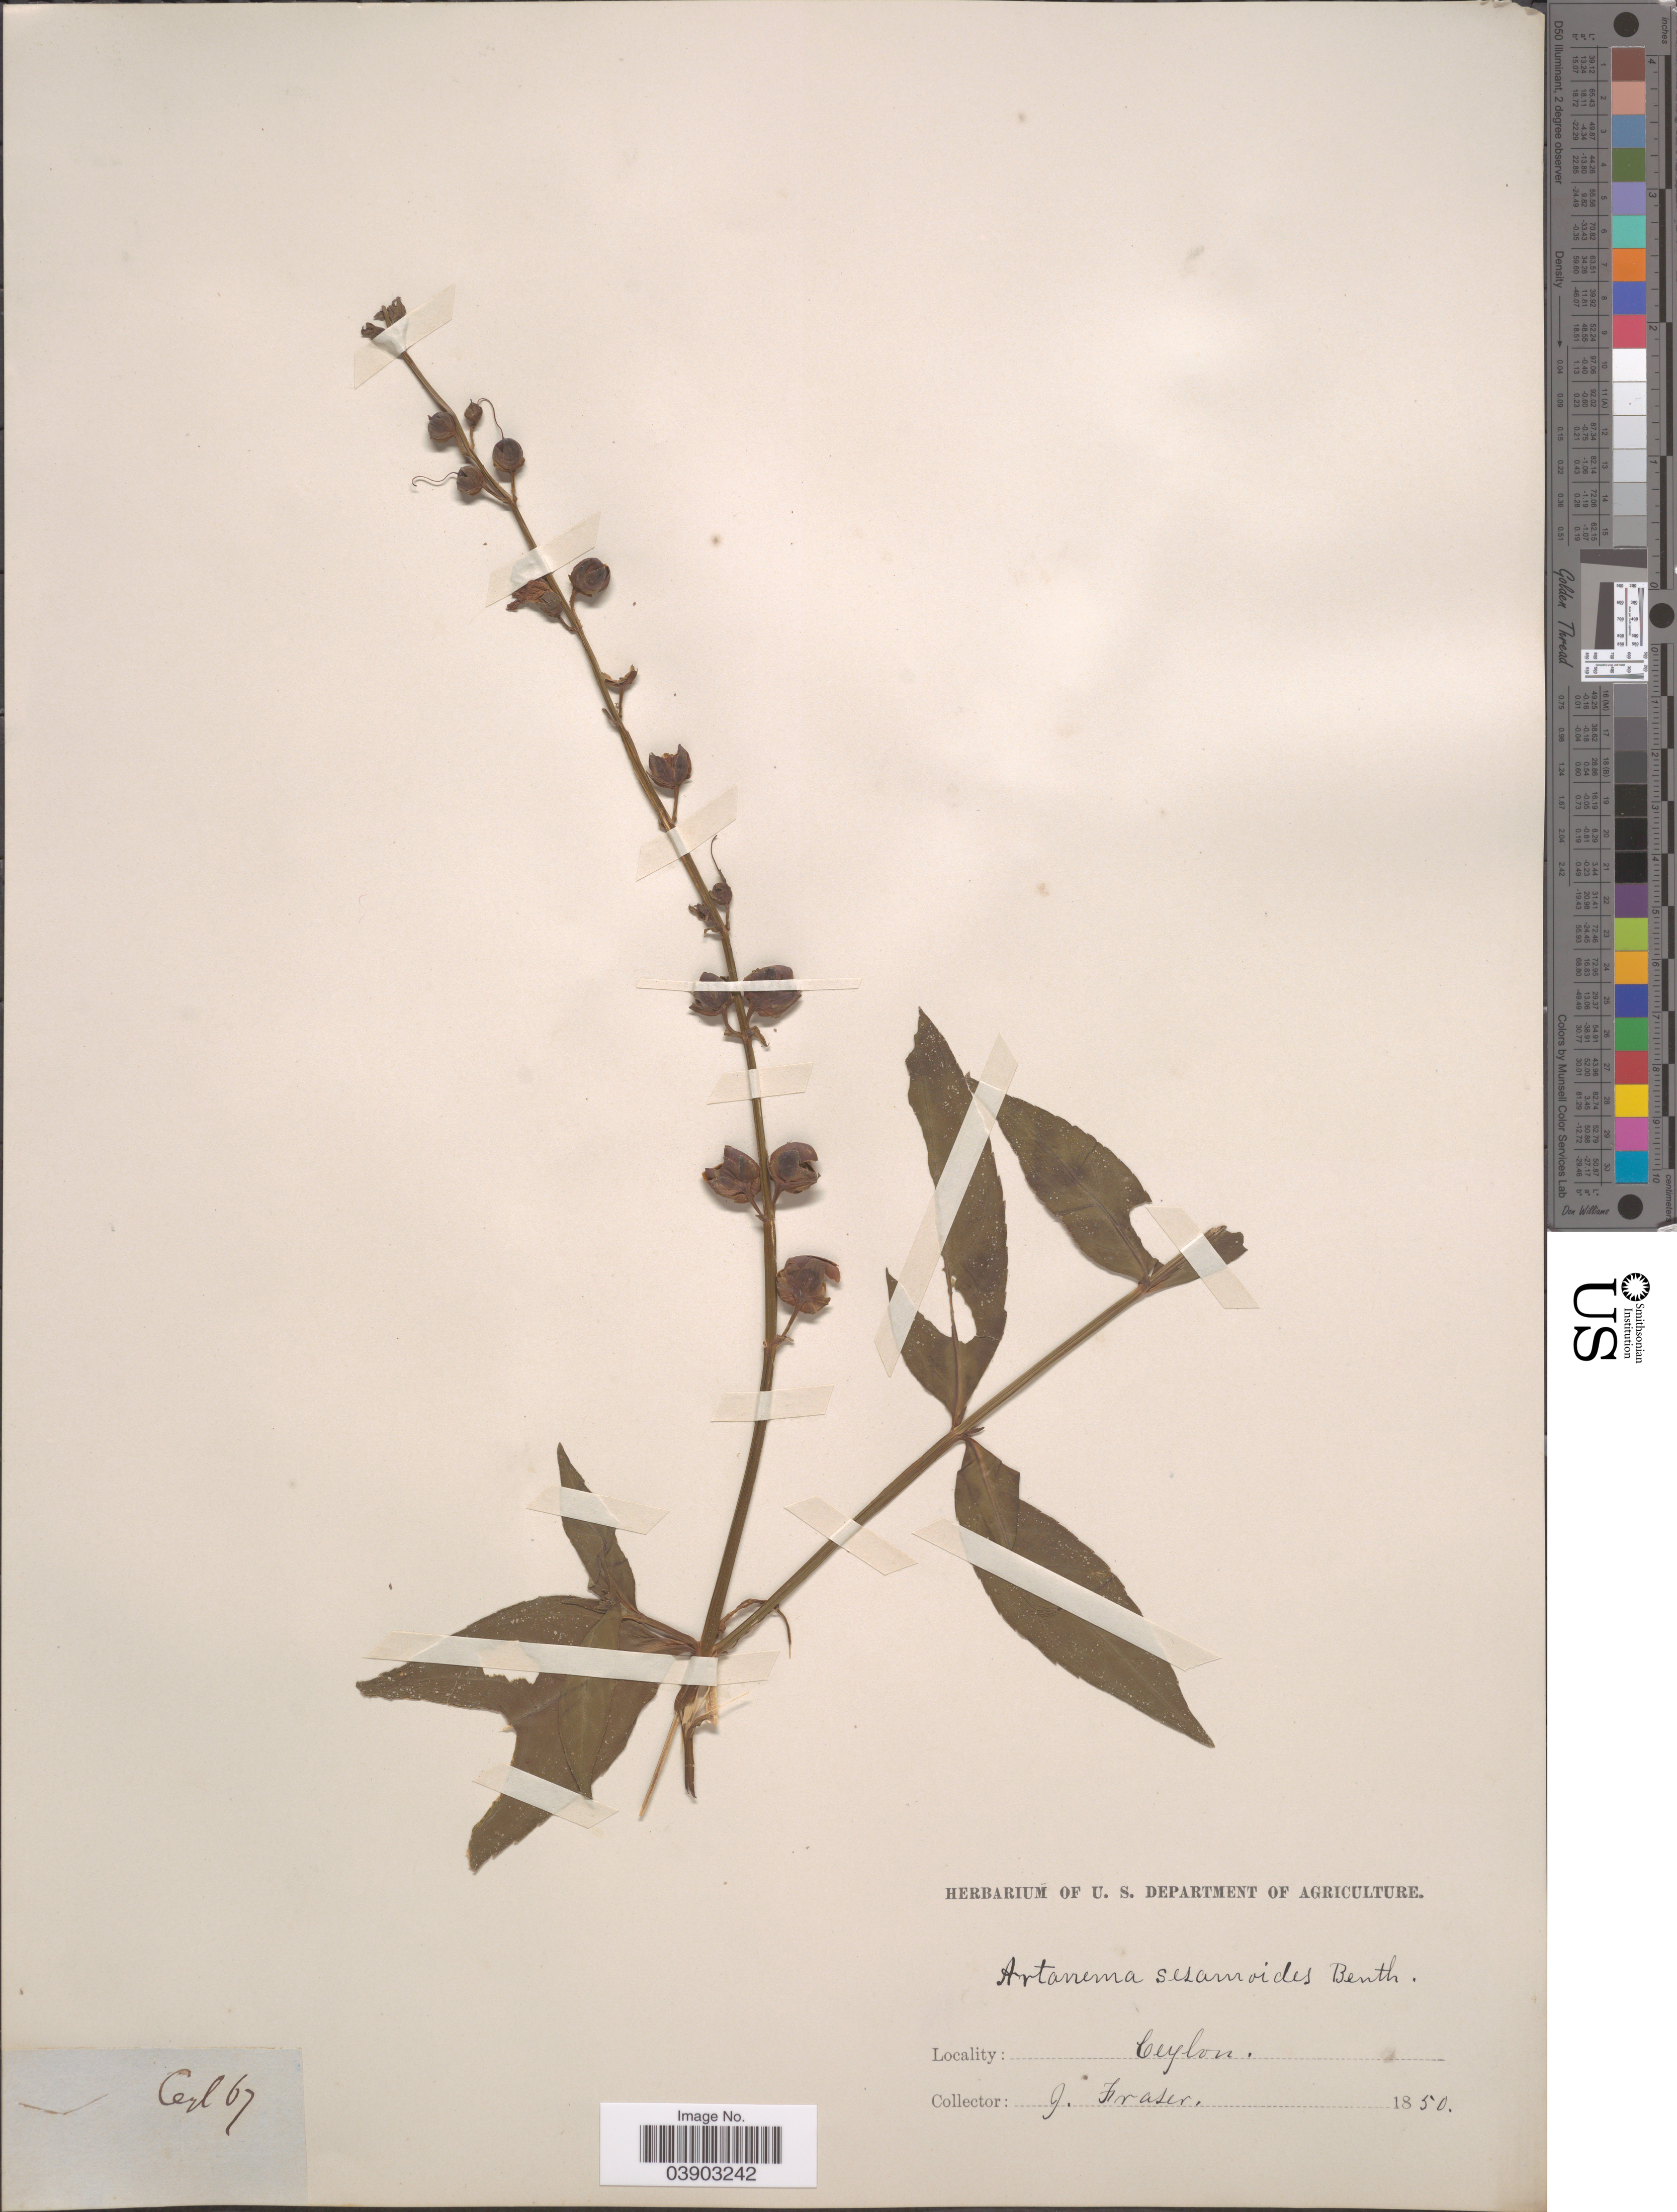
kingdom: Plantae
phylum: Tracheophyta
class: Magnoliopsida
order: Lamiales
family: Linderniaceae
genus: Artanema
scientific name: Artanema longifolium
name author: (L.) Vatke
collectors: J. Fraser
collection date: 1850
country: Sri Lanka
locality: Ceylon.